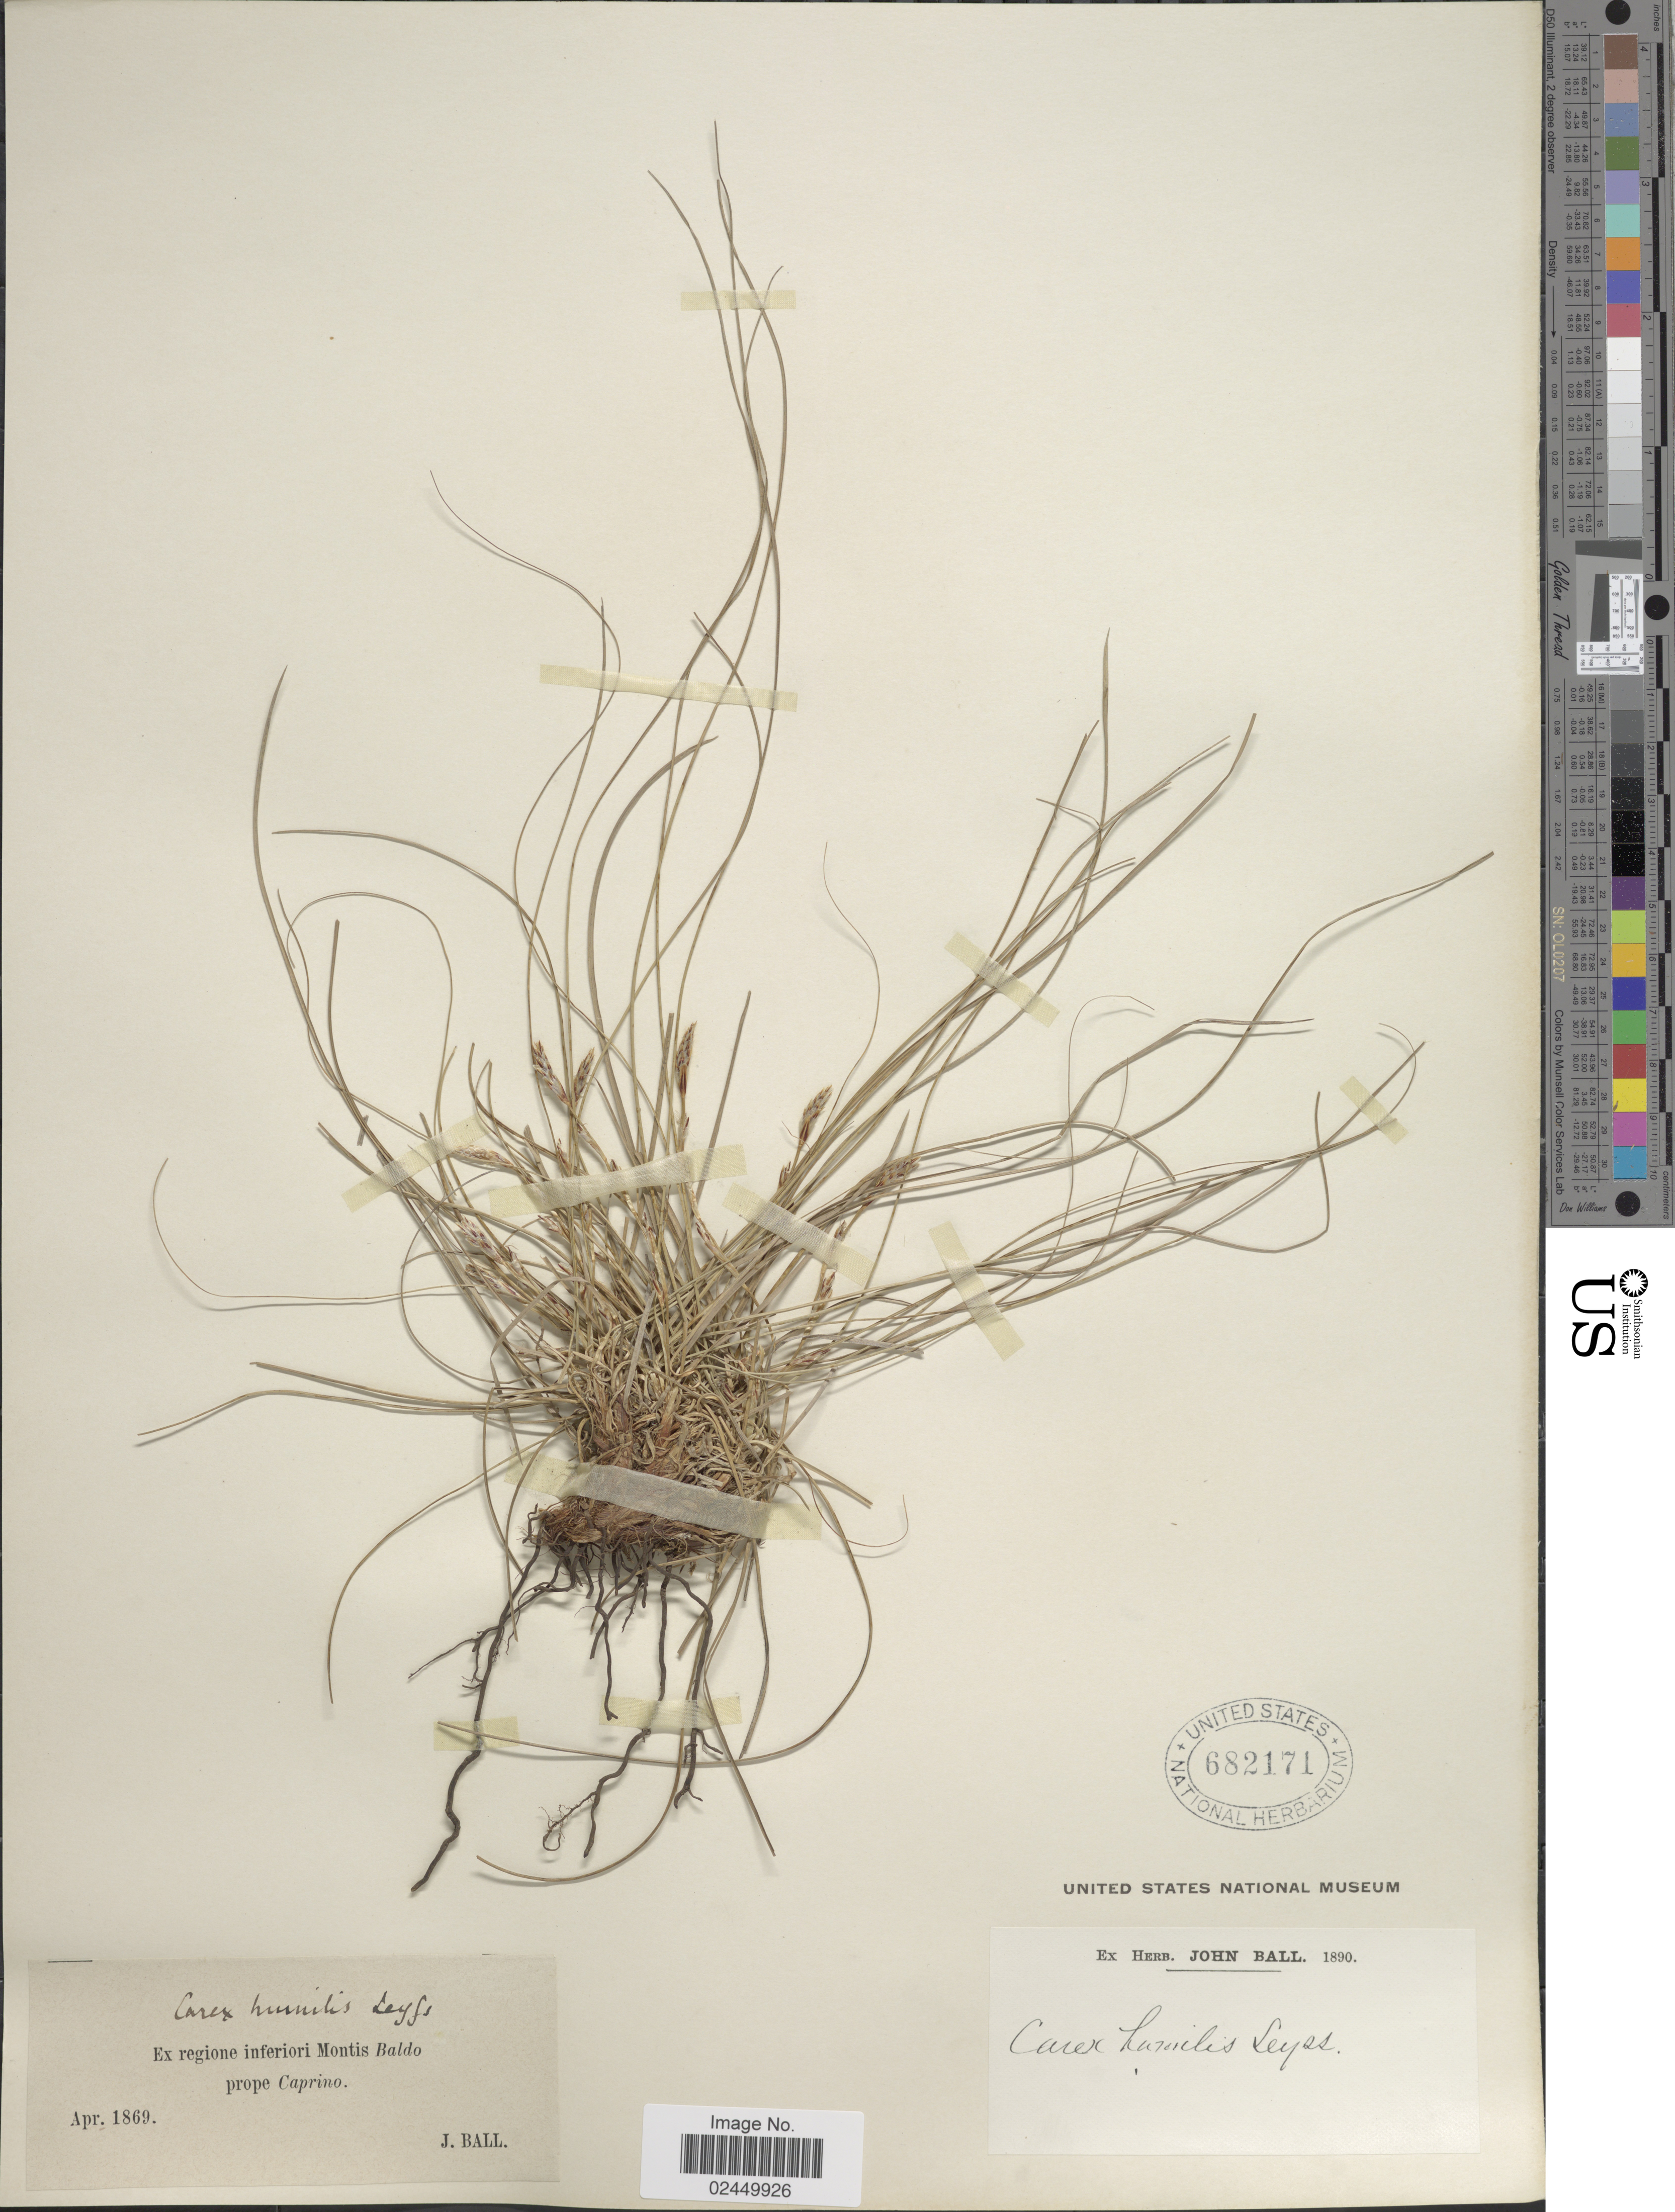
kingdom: Plantae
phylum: Tracheophyta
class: Liliopsida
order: Poales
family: Cyperaceae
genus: Carex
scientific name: Carex humilis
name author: Leyss.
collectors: J. Ball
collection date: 1869-04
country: Italy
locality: Ex regione inferiori Montis Baldo prope Caprino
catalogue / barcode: US 682171